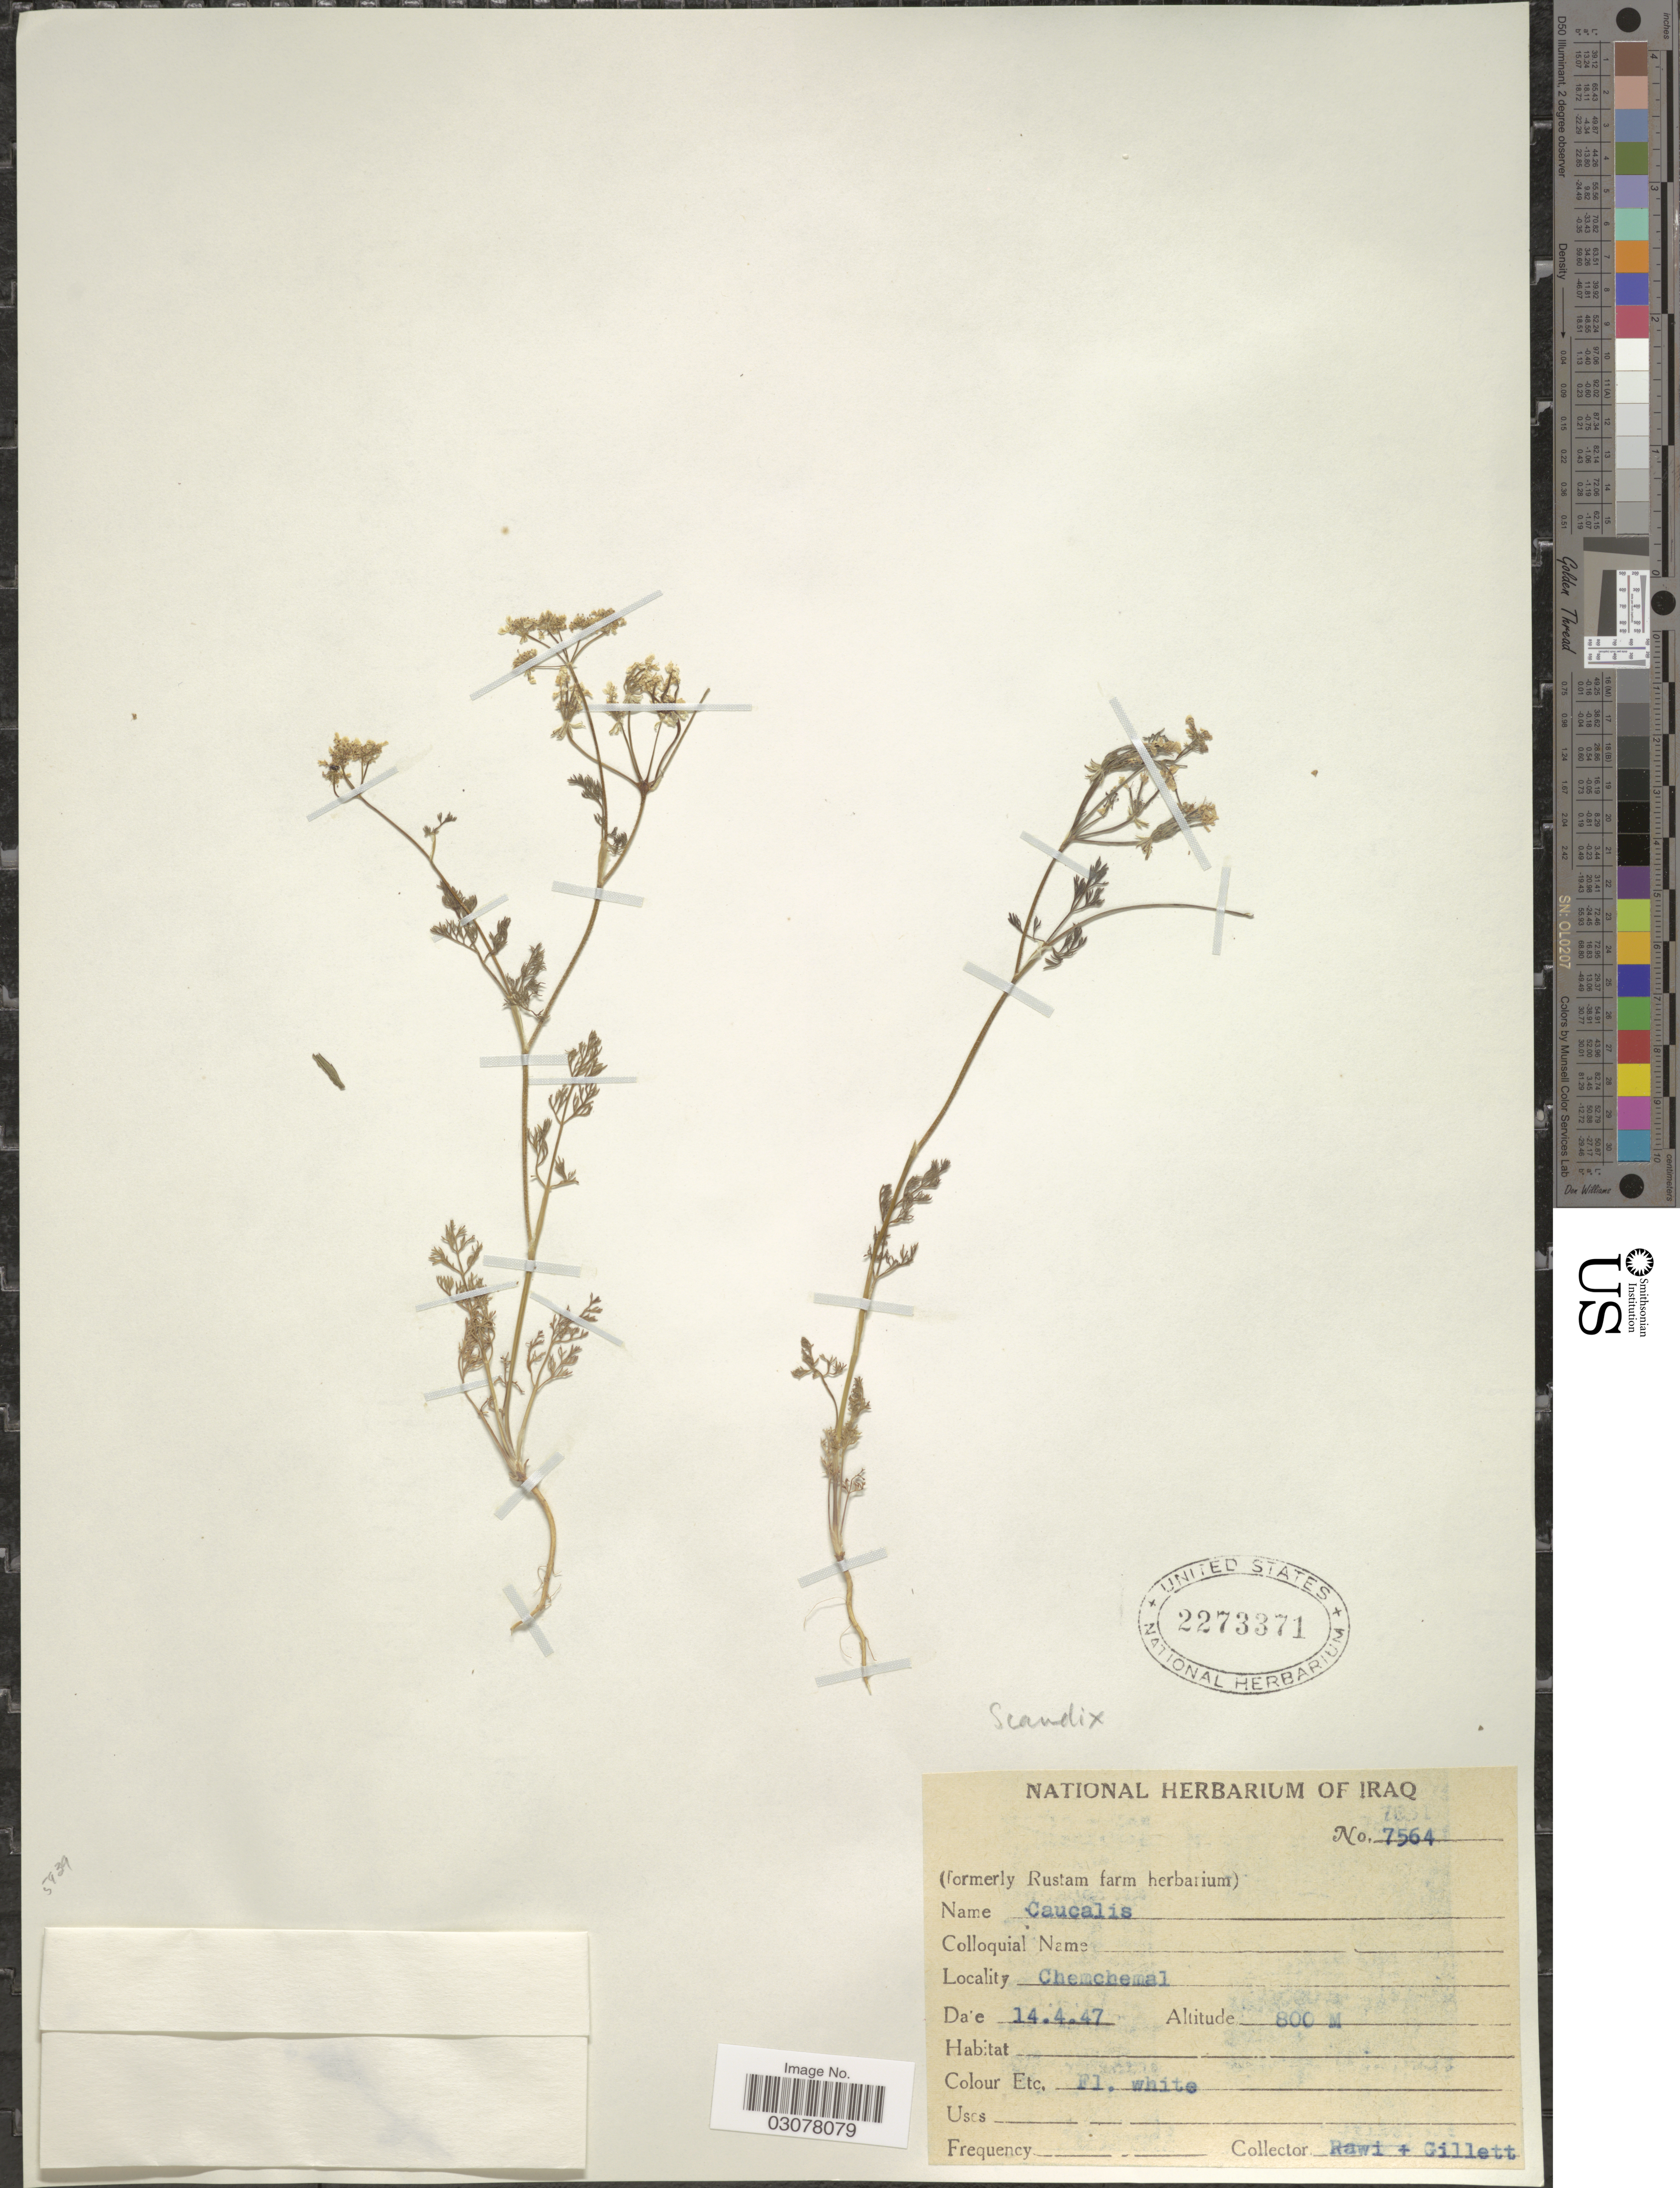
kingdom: Plantae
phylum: Tracheophyta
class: Magnoliopsida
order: Apiales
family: Apiaceae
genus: Scandix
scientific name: Scandix sp.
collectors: -. Rawi & Gillett, --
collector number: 7564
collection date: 1947-04-14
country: Iraq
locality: Chemchemal.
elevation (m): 800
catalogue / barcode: US 2273371